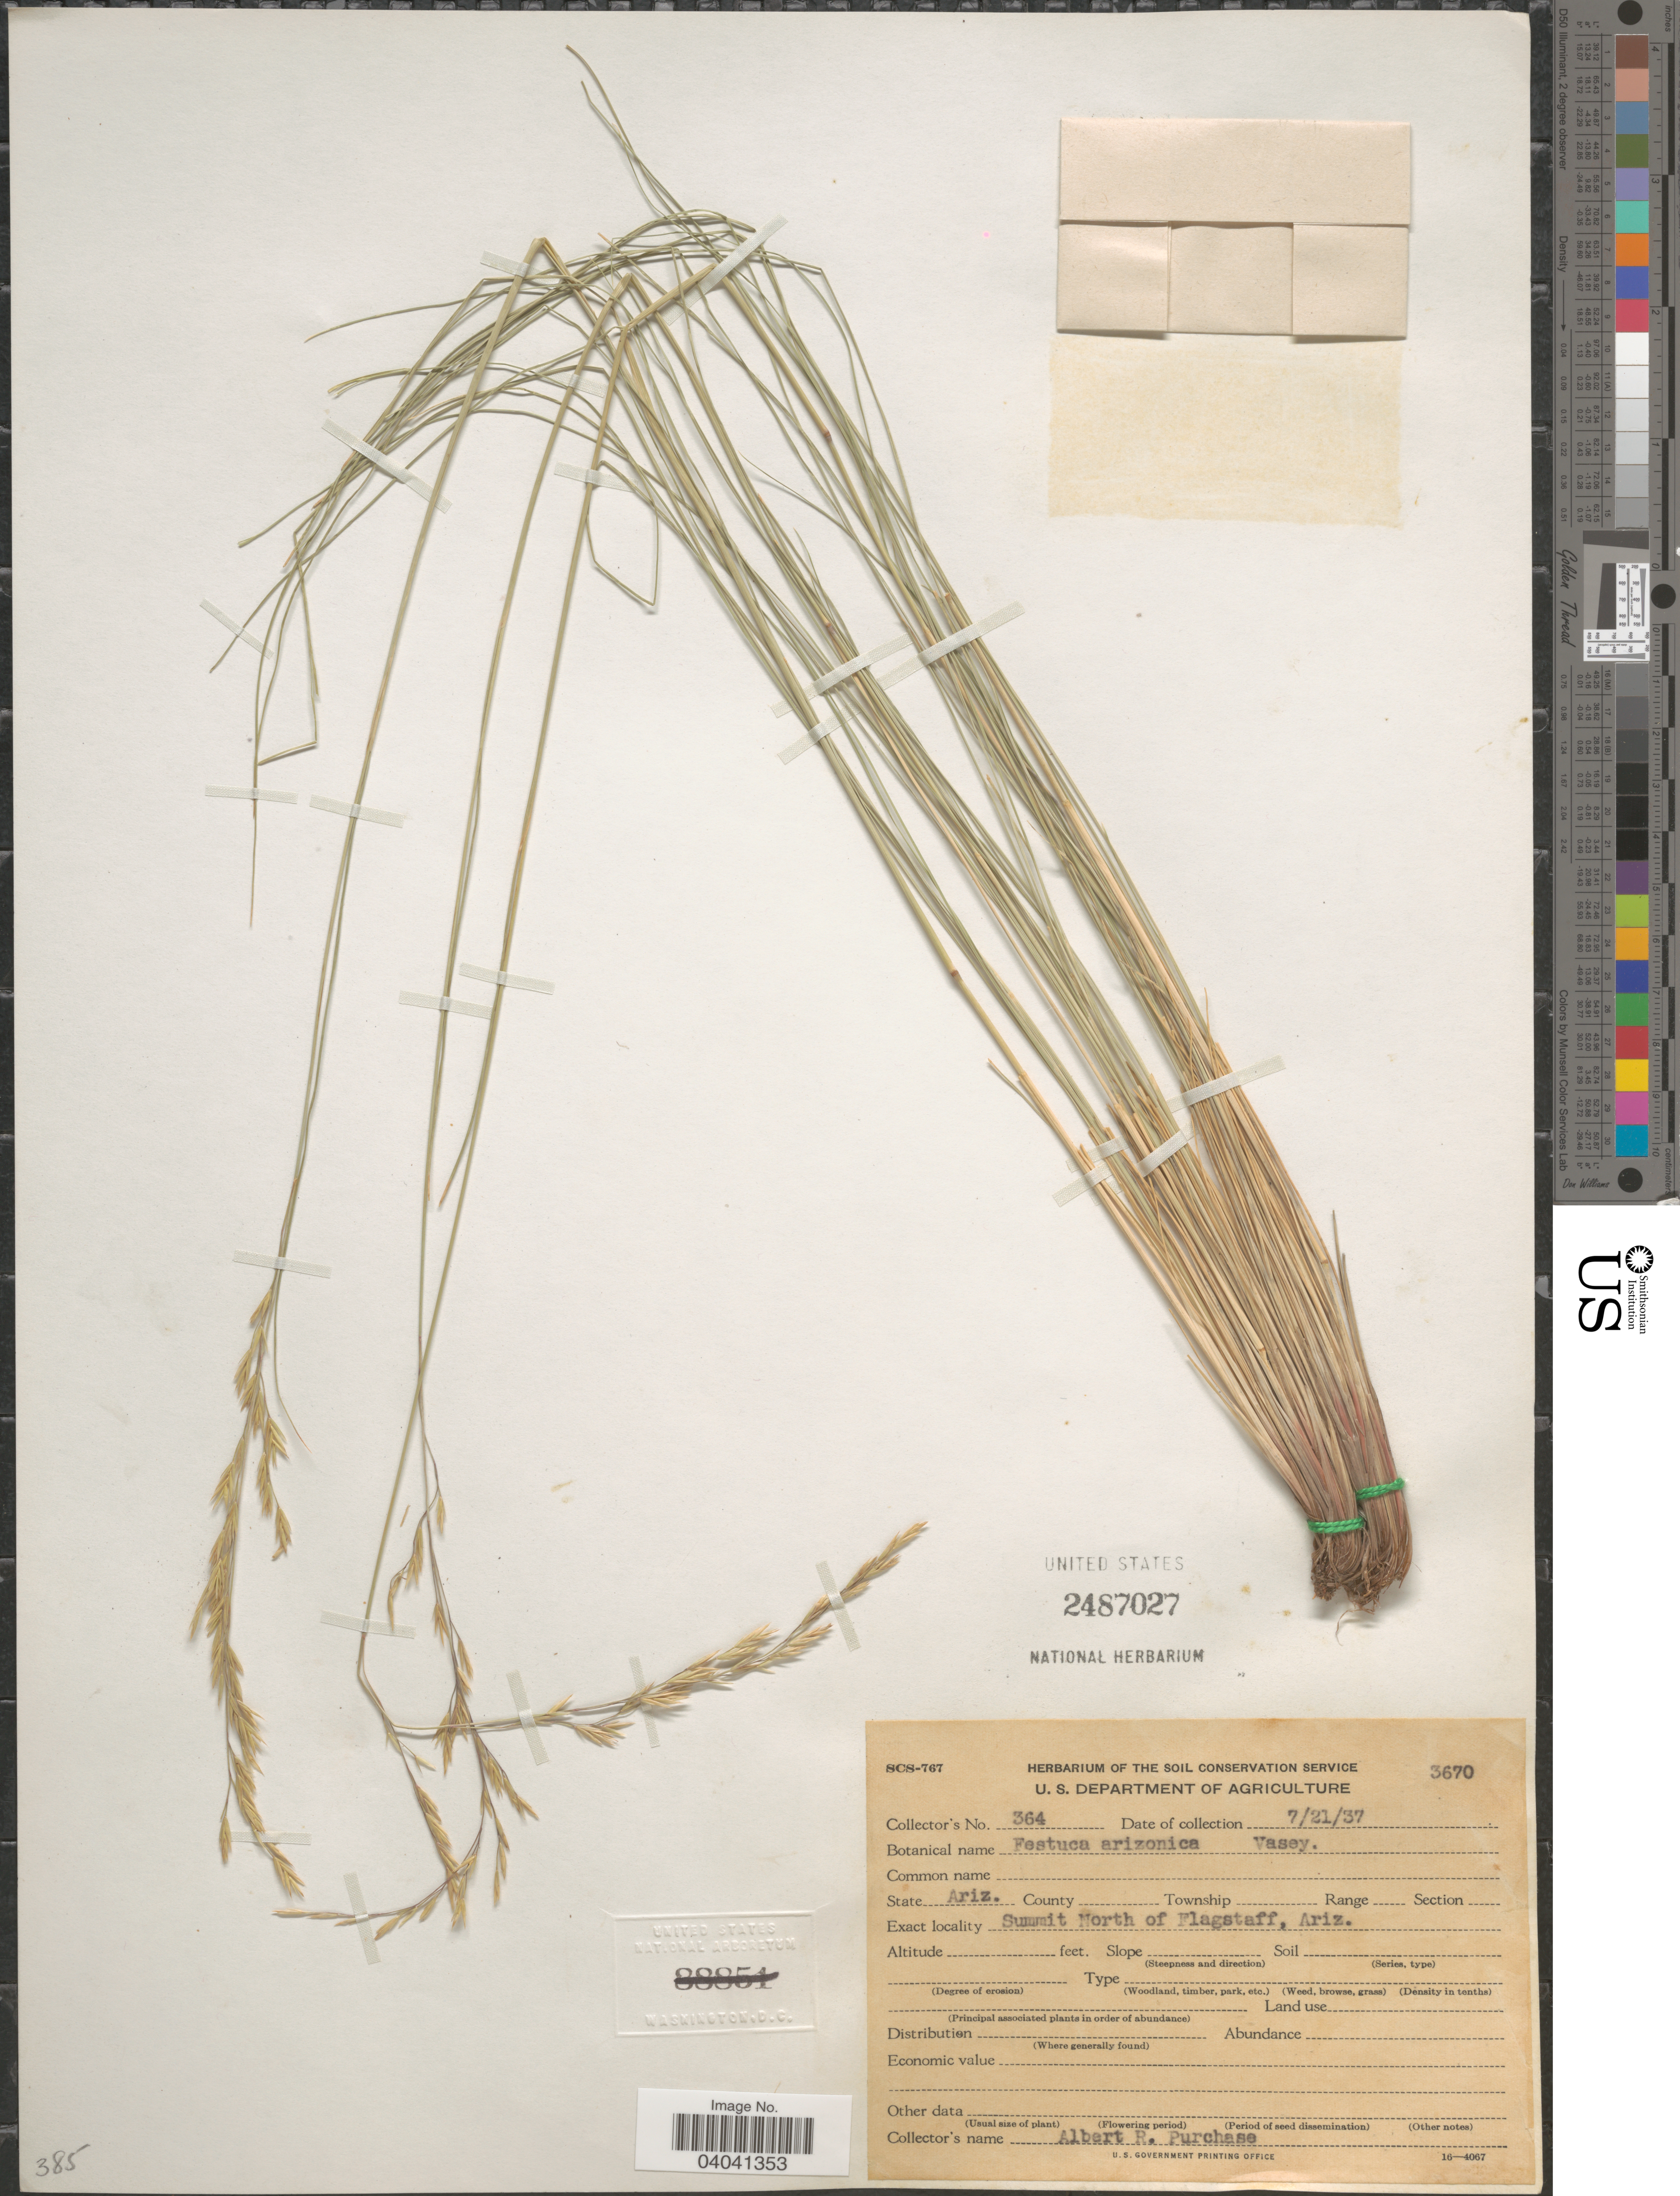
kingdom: Plantae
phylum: Tracheophyta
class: Liliopsida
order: Poales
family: Poaceae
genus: Festuca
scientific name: Festuca arizonica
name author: Vasey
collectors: A. Purchase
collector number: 364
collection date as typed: Transcribed d/m/y: 21/7/37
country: United States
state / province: Arizona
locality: Summit North of Flagstaff.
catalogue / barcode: US 2487027